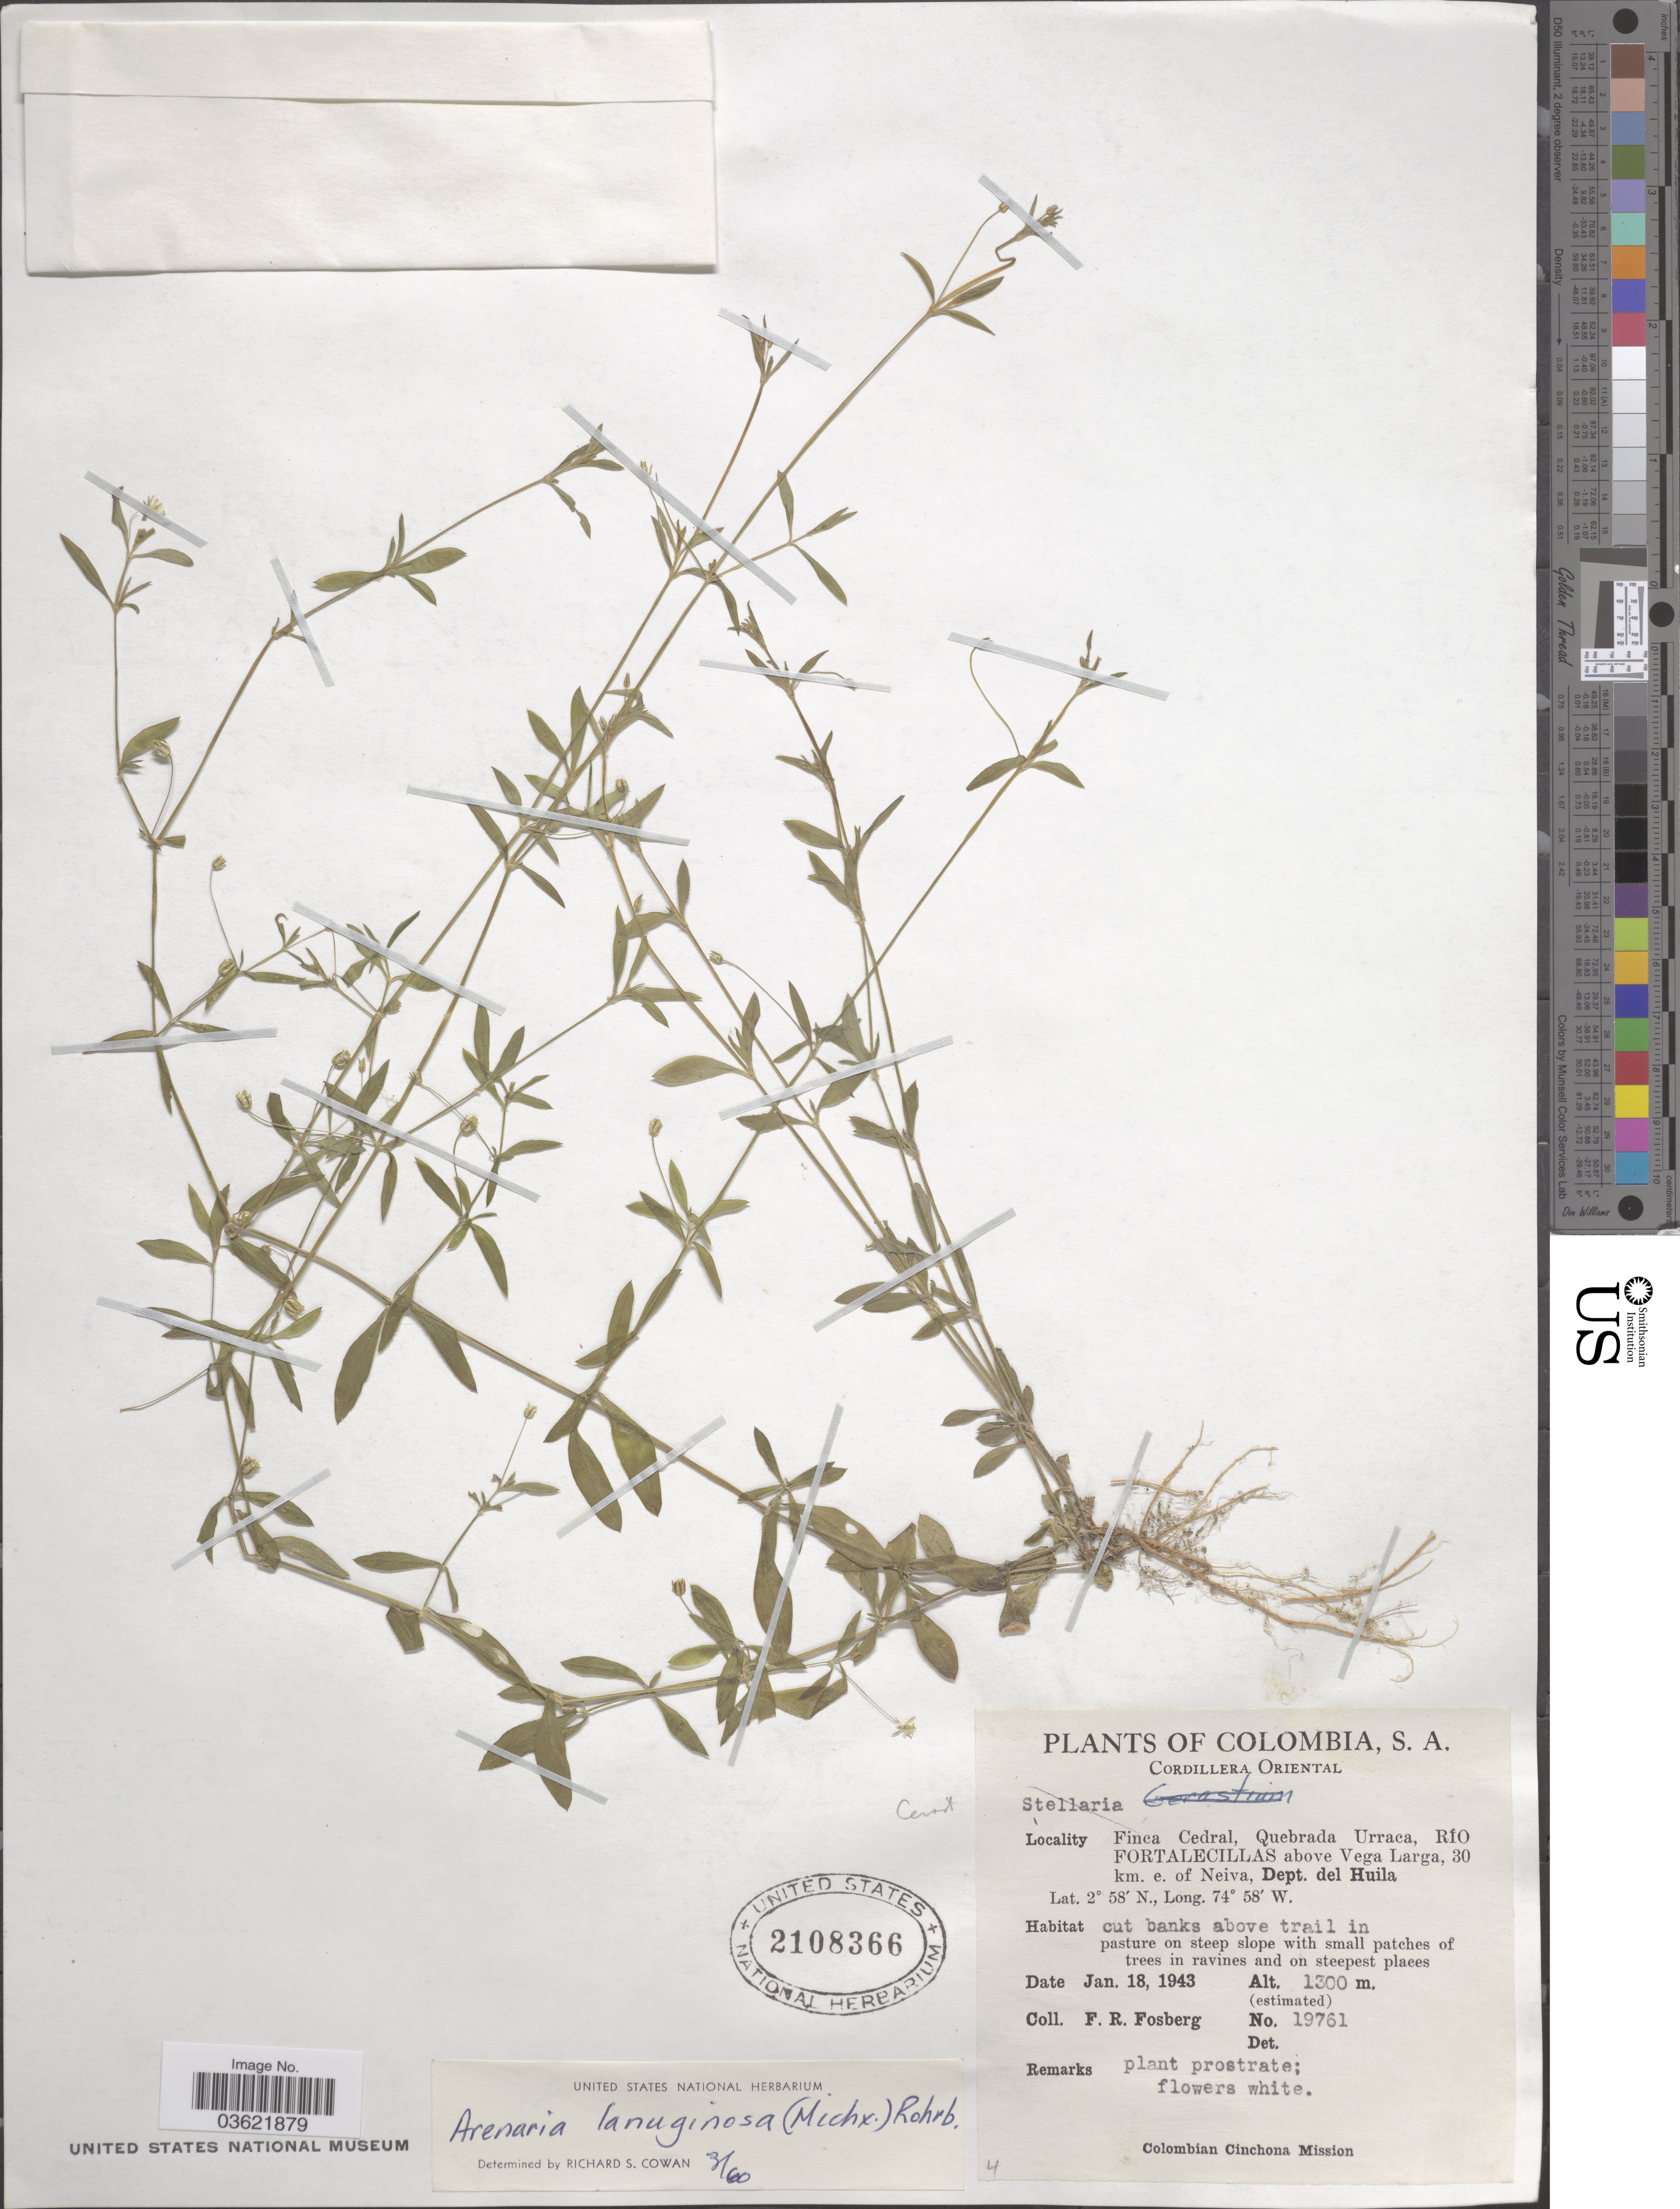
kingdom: Plantae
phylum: Tracheophyta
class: Magnoliopsida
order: Caryophyllales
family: Caryophyllaceae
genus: Arenaria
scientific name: Arenaria lanuginosa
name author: (Michx.) Rohrb.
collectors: F. R. Fosberg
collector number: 19761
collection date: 1943-01-18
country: Colombia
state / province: Huila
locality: Cordillera Oriental. Finca Cedral, Quebrada Urraca, Río Fortalecillas above Vega Larga, 30 km. e. of Neiva, Dept. del Huila.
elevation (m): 1300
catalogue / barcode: US 2108366